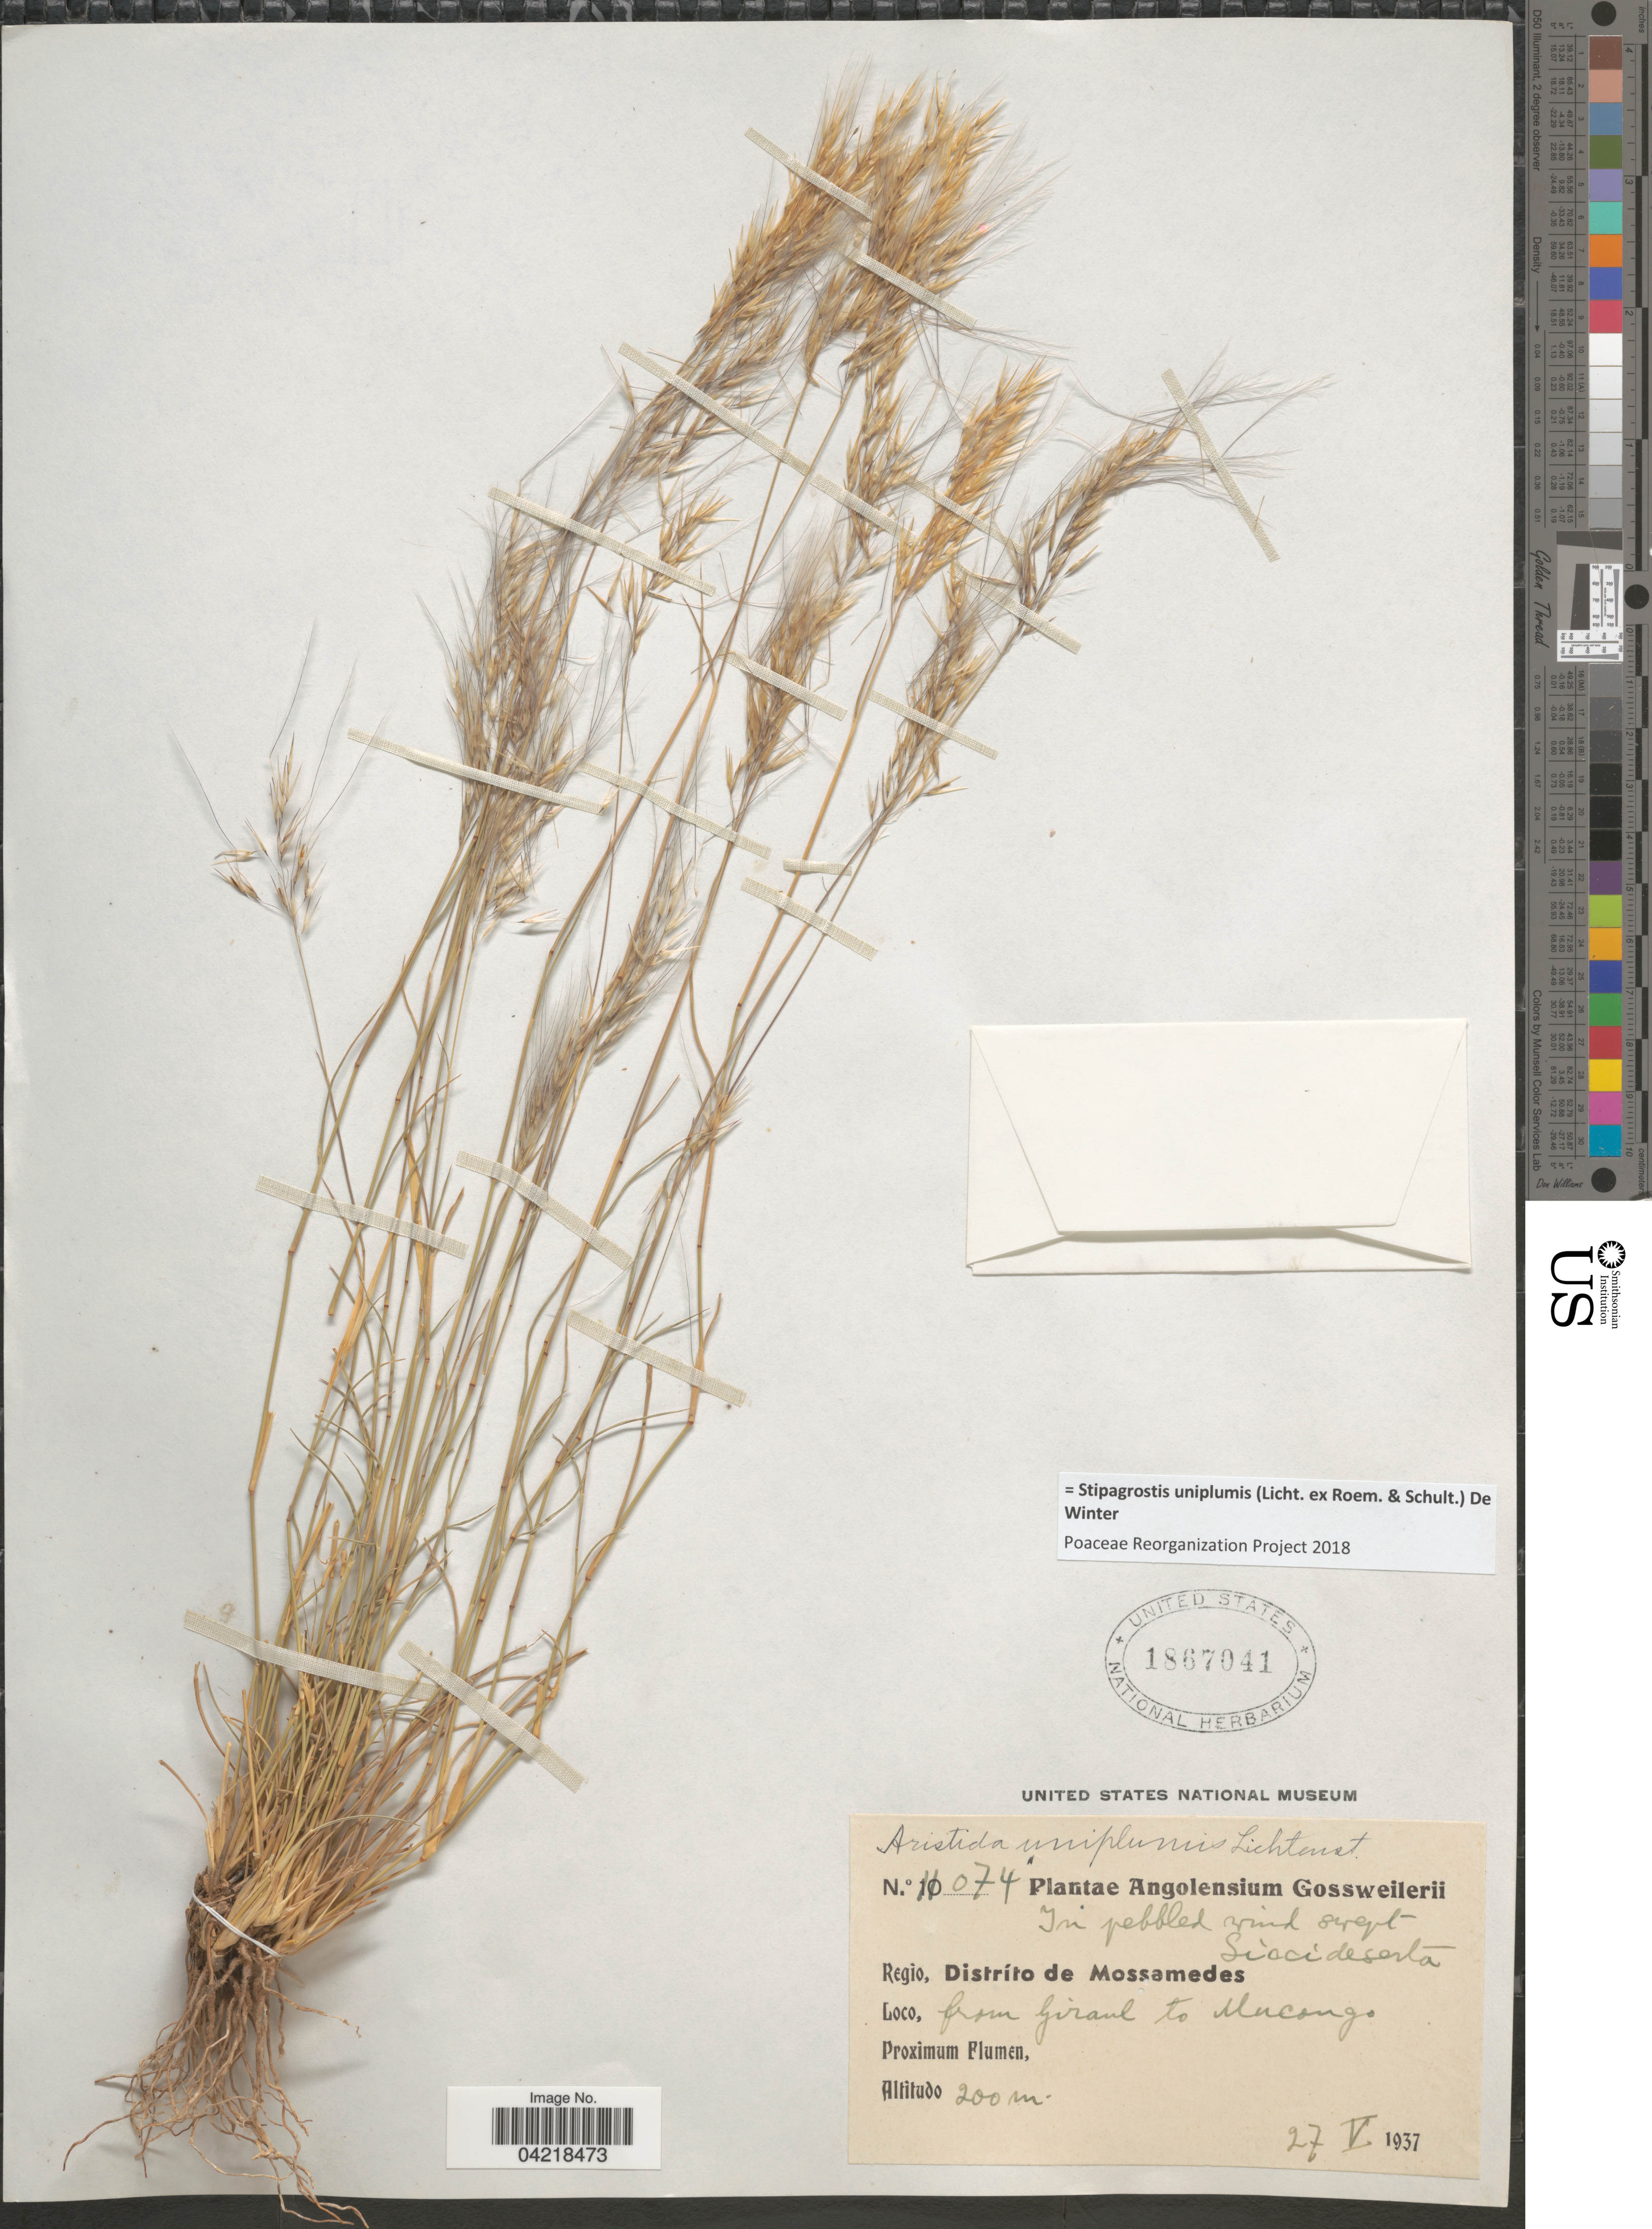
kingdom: Plantae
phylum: Tracheophyta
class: Liliopsida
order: Poales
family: Poaceae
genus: Stipagrostis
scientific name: Stipagrostis uniplumis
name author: (Licht.) De Winter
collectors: -. Gossweiler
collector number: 11074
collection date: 1937-05-27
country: Angola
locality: Angolensium. Regio, Distríto de Mossamedes. From Giraul to Mucongo.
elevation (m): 200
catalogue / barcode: US 1867041